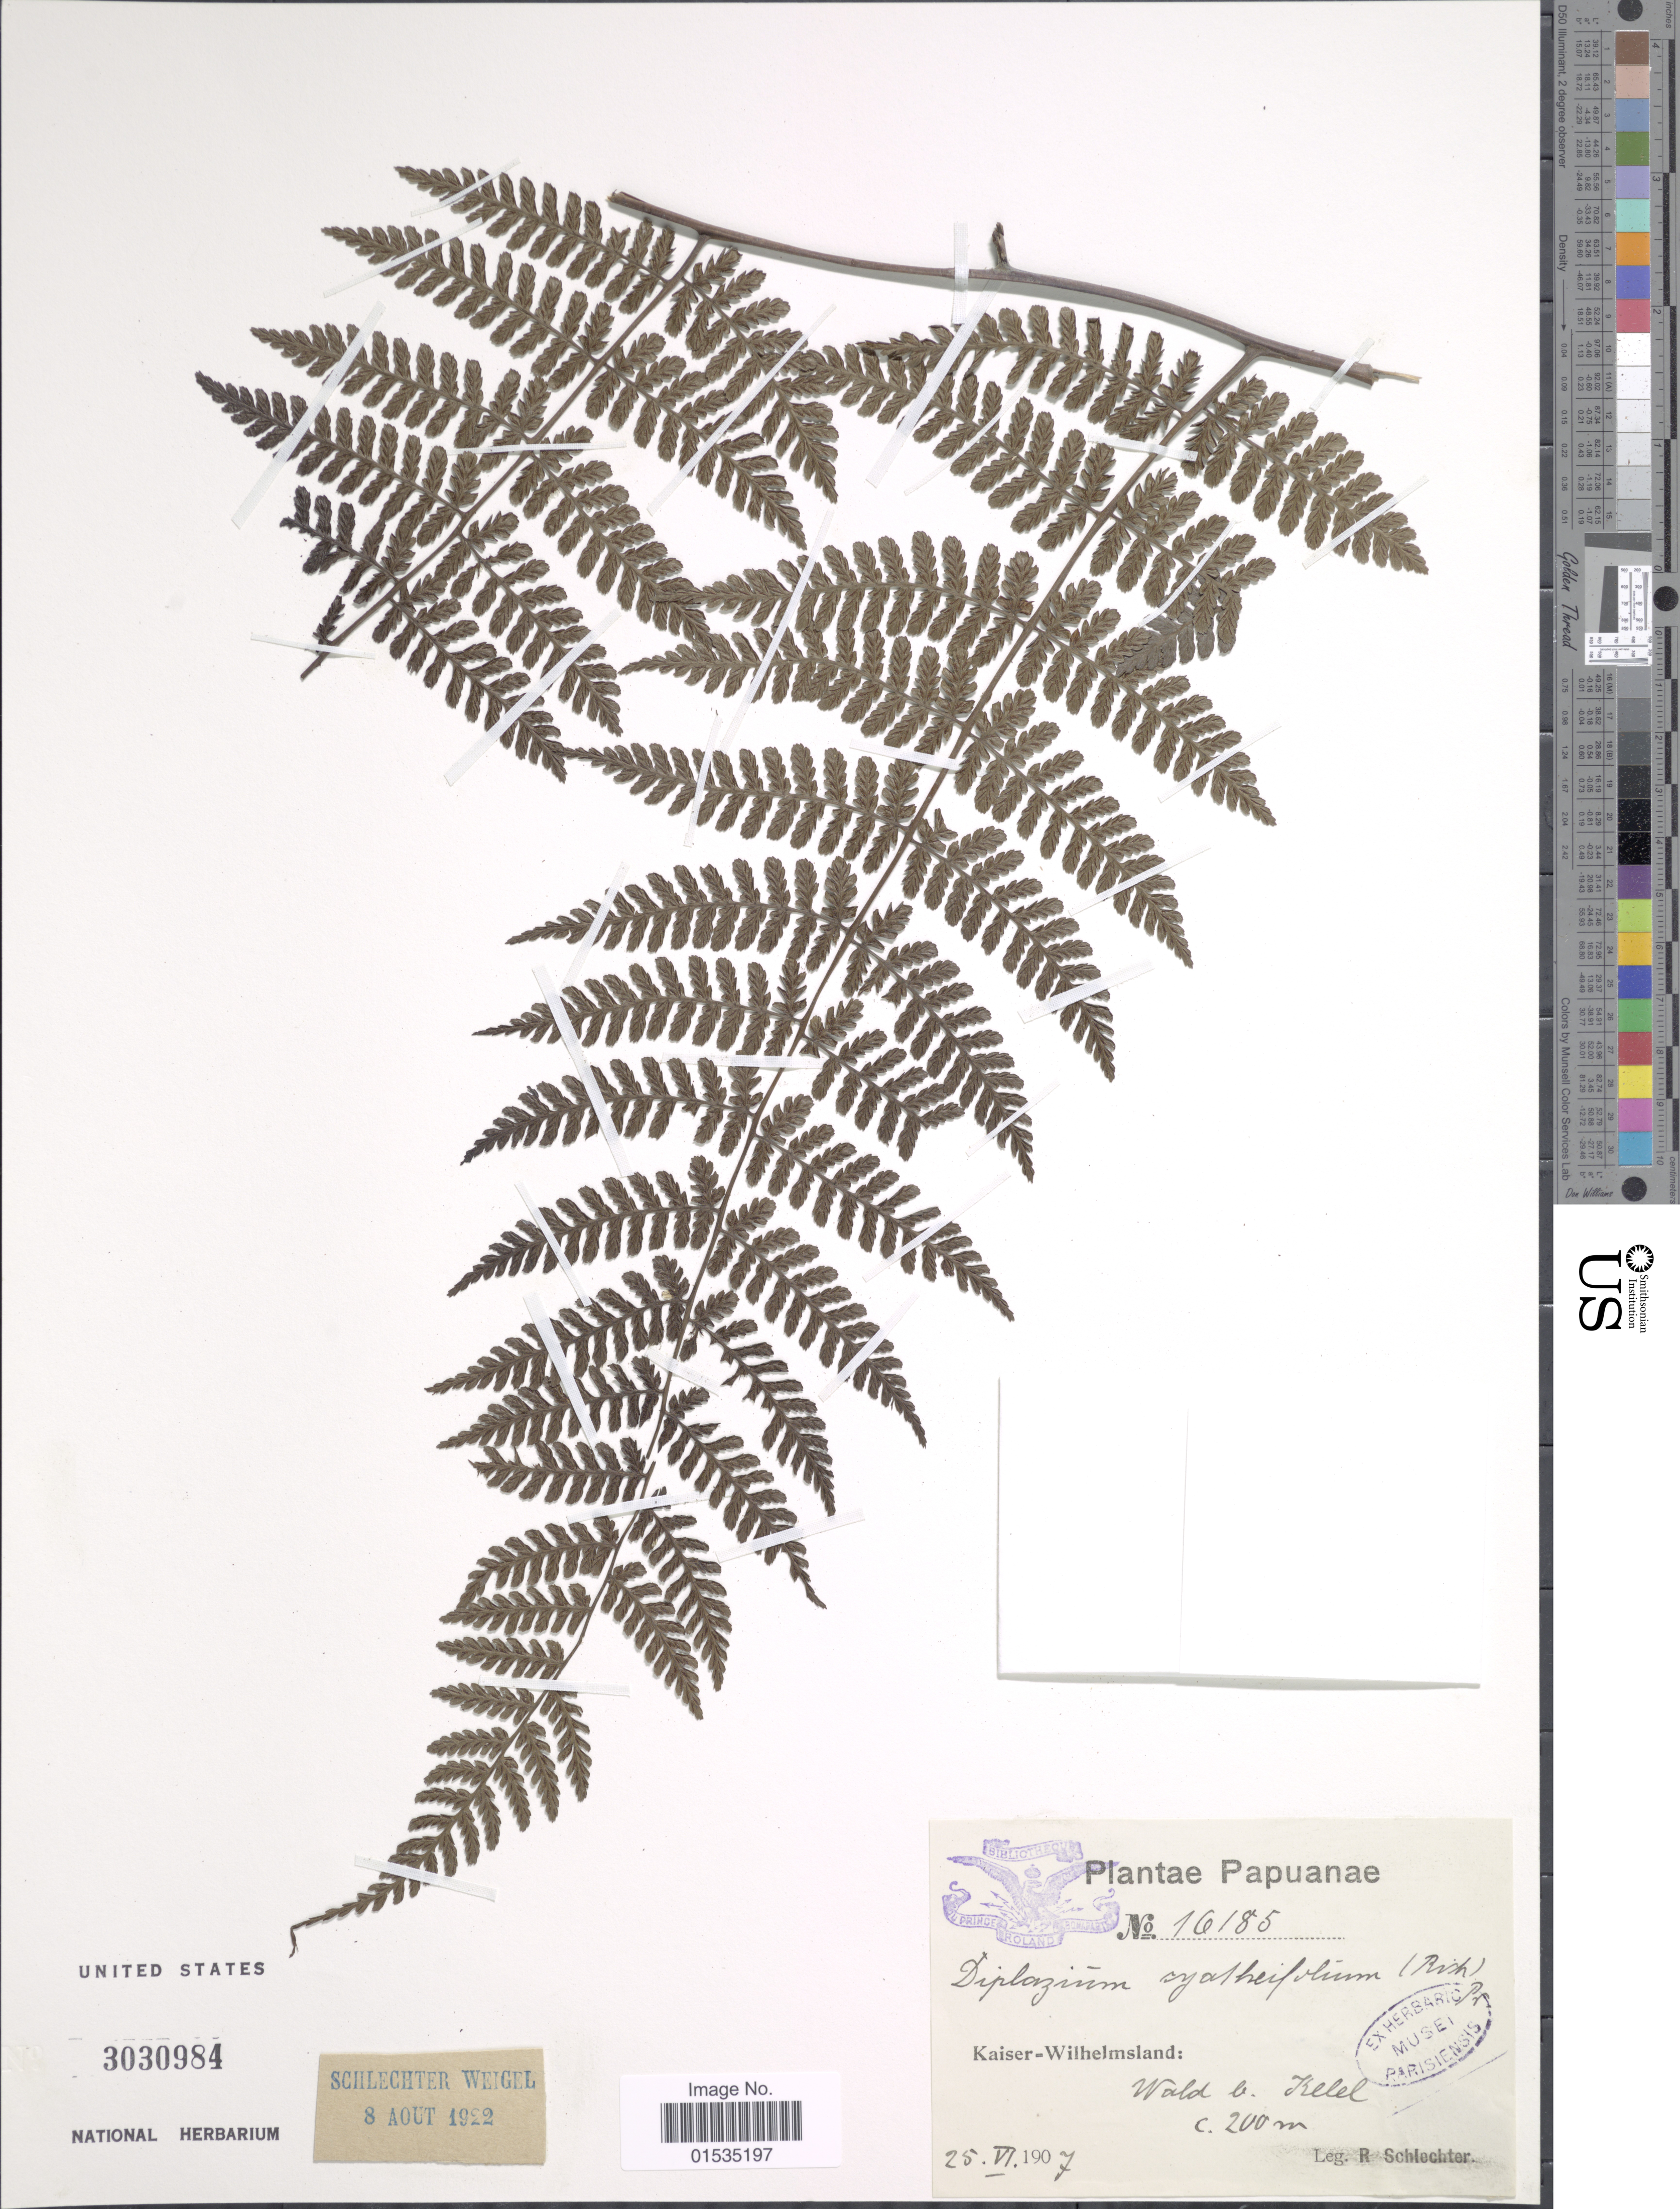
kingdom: Plantae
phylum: Tracheophyta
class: Polypodiopsida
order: Polypodiales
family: Athyriaceae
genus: Diplazium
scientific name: Diplazium pseudocyatheifolium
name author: Rosenst.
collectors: F. R. R. Schlechter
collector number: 161885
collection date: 1907-06-25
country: Papua New Guinea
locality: Kaiser-Wilhelmsland: Wald b. Kelel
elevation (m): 200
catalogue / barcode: US 3030984